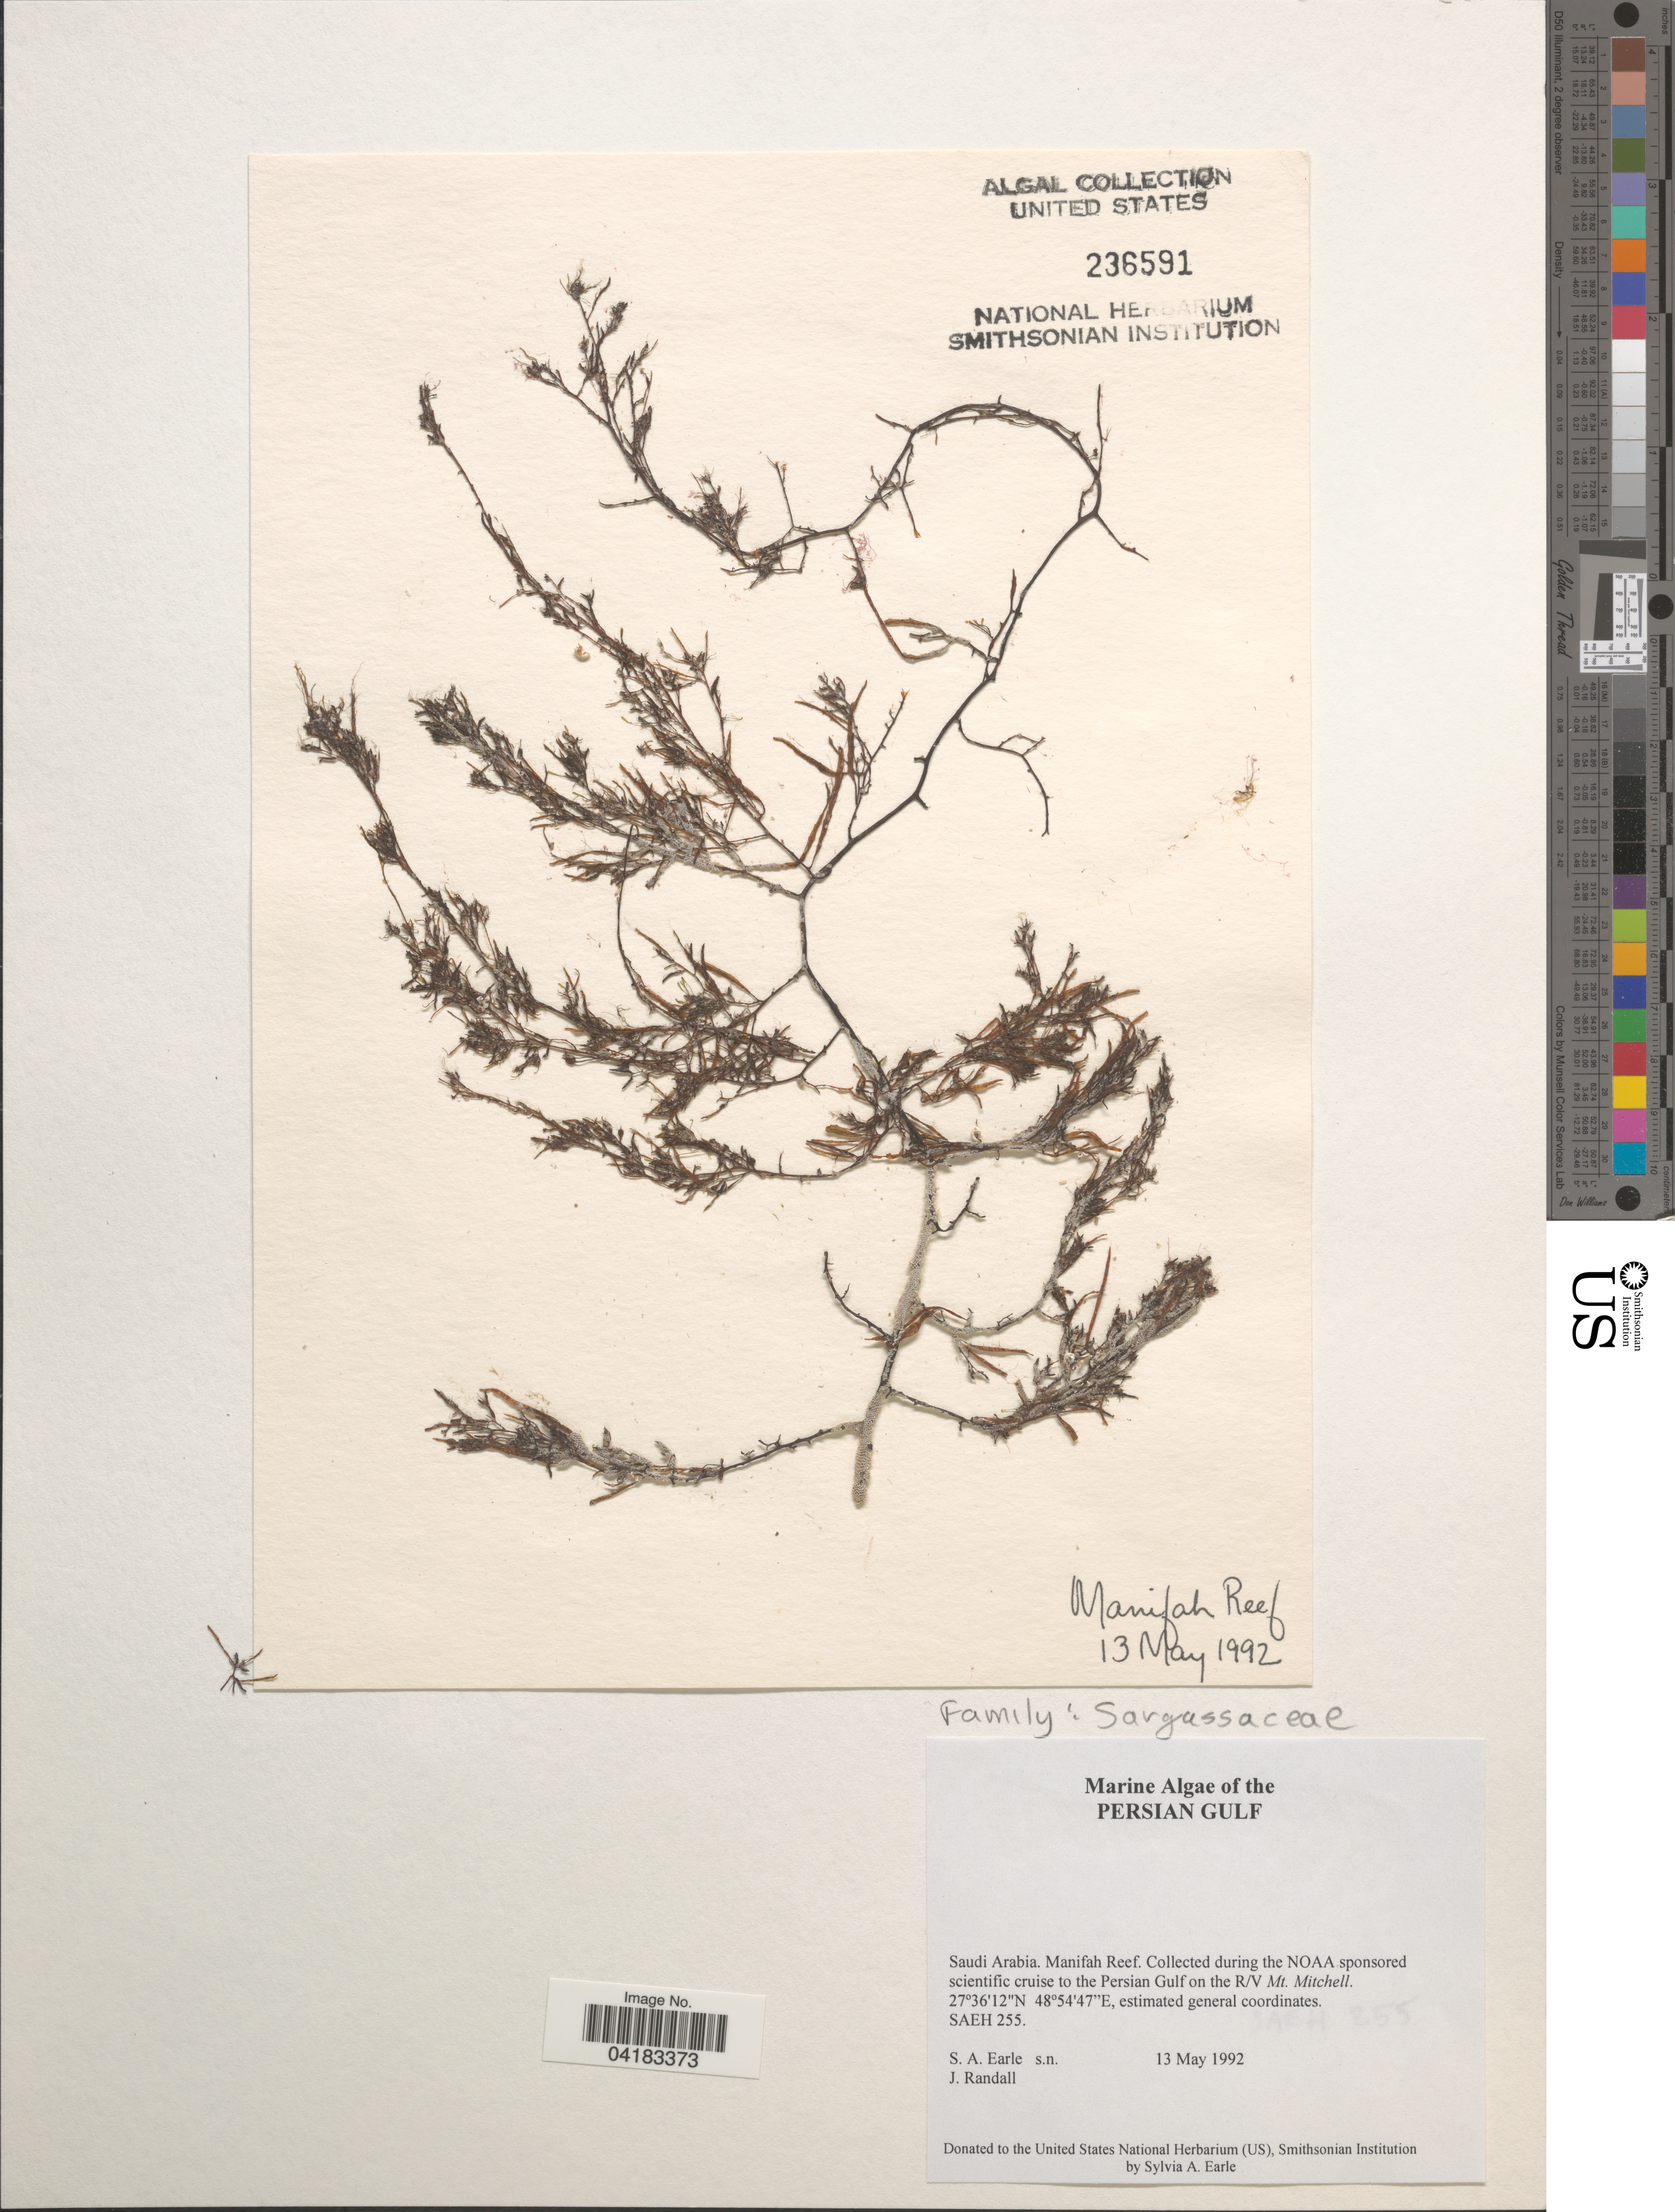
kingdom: Chromista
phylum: Ochrophyta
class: Phaeophyceae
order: Fucales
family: Sargassaceae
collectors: S. A. Earle & J. Randall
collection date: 1992-05-13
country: Saudi Arabia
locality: Persian Gulf. Manifah Reef. Collected during the NOAA sponsored scientific cruise to the Persian Gulf on the R/V Mt. Mitchell. SAEH 255.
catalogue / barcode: US 236591